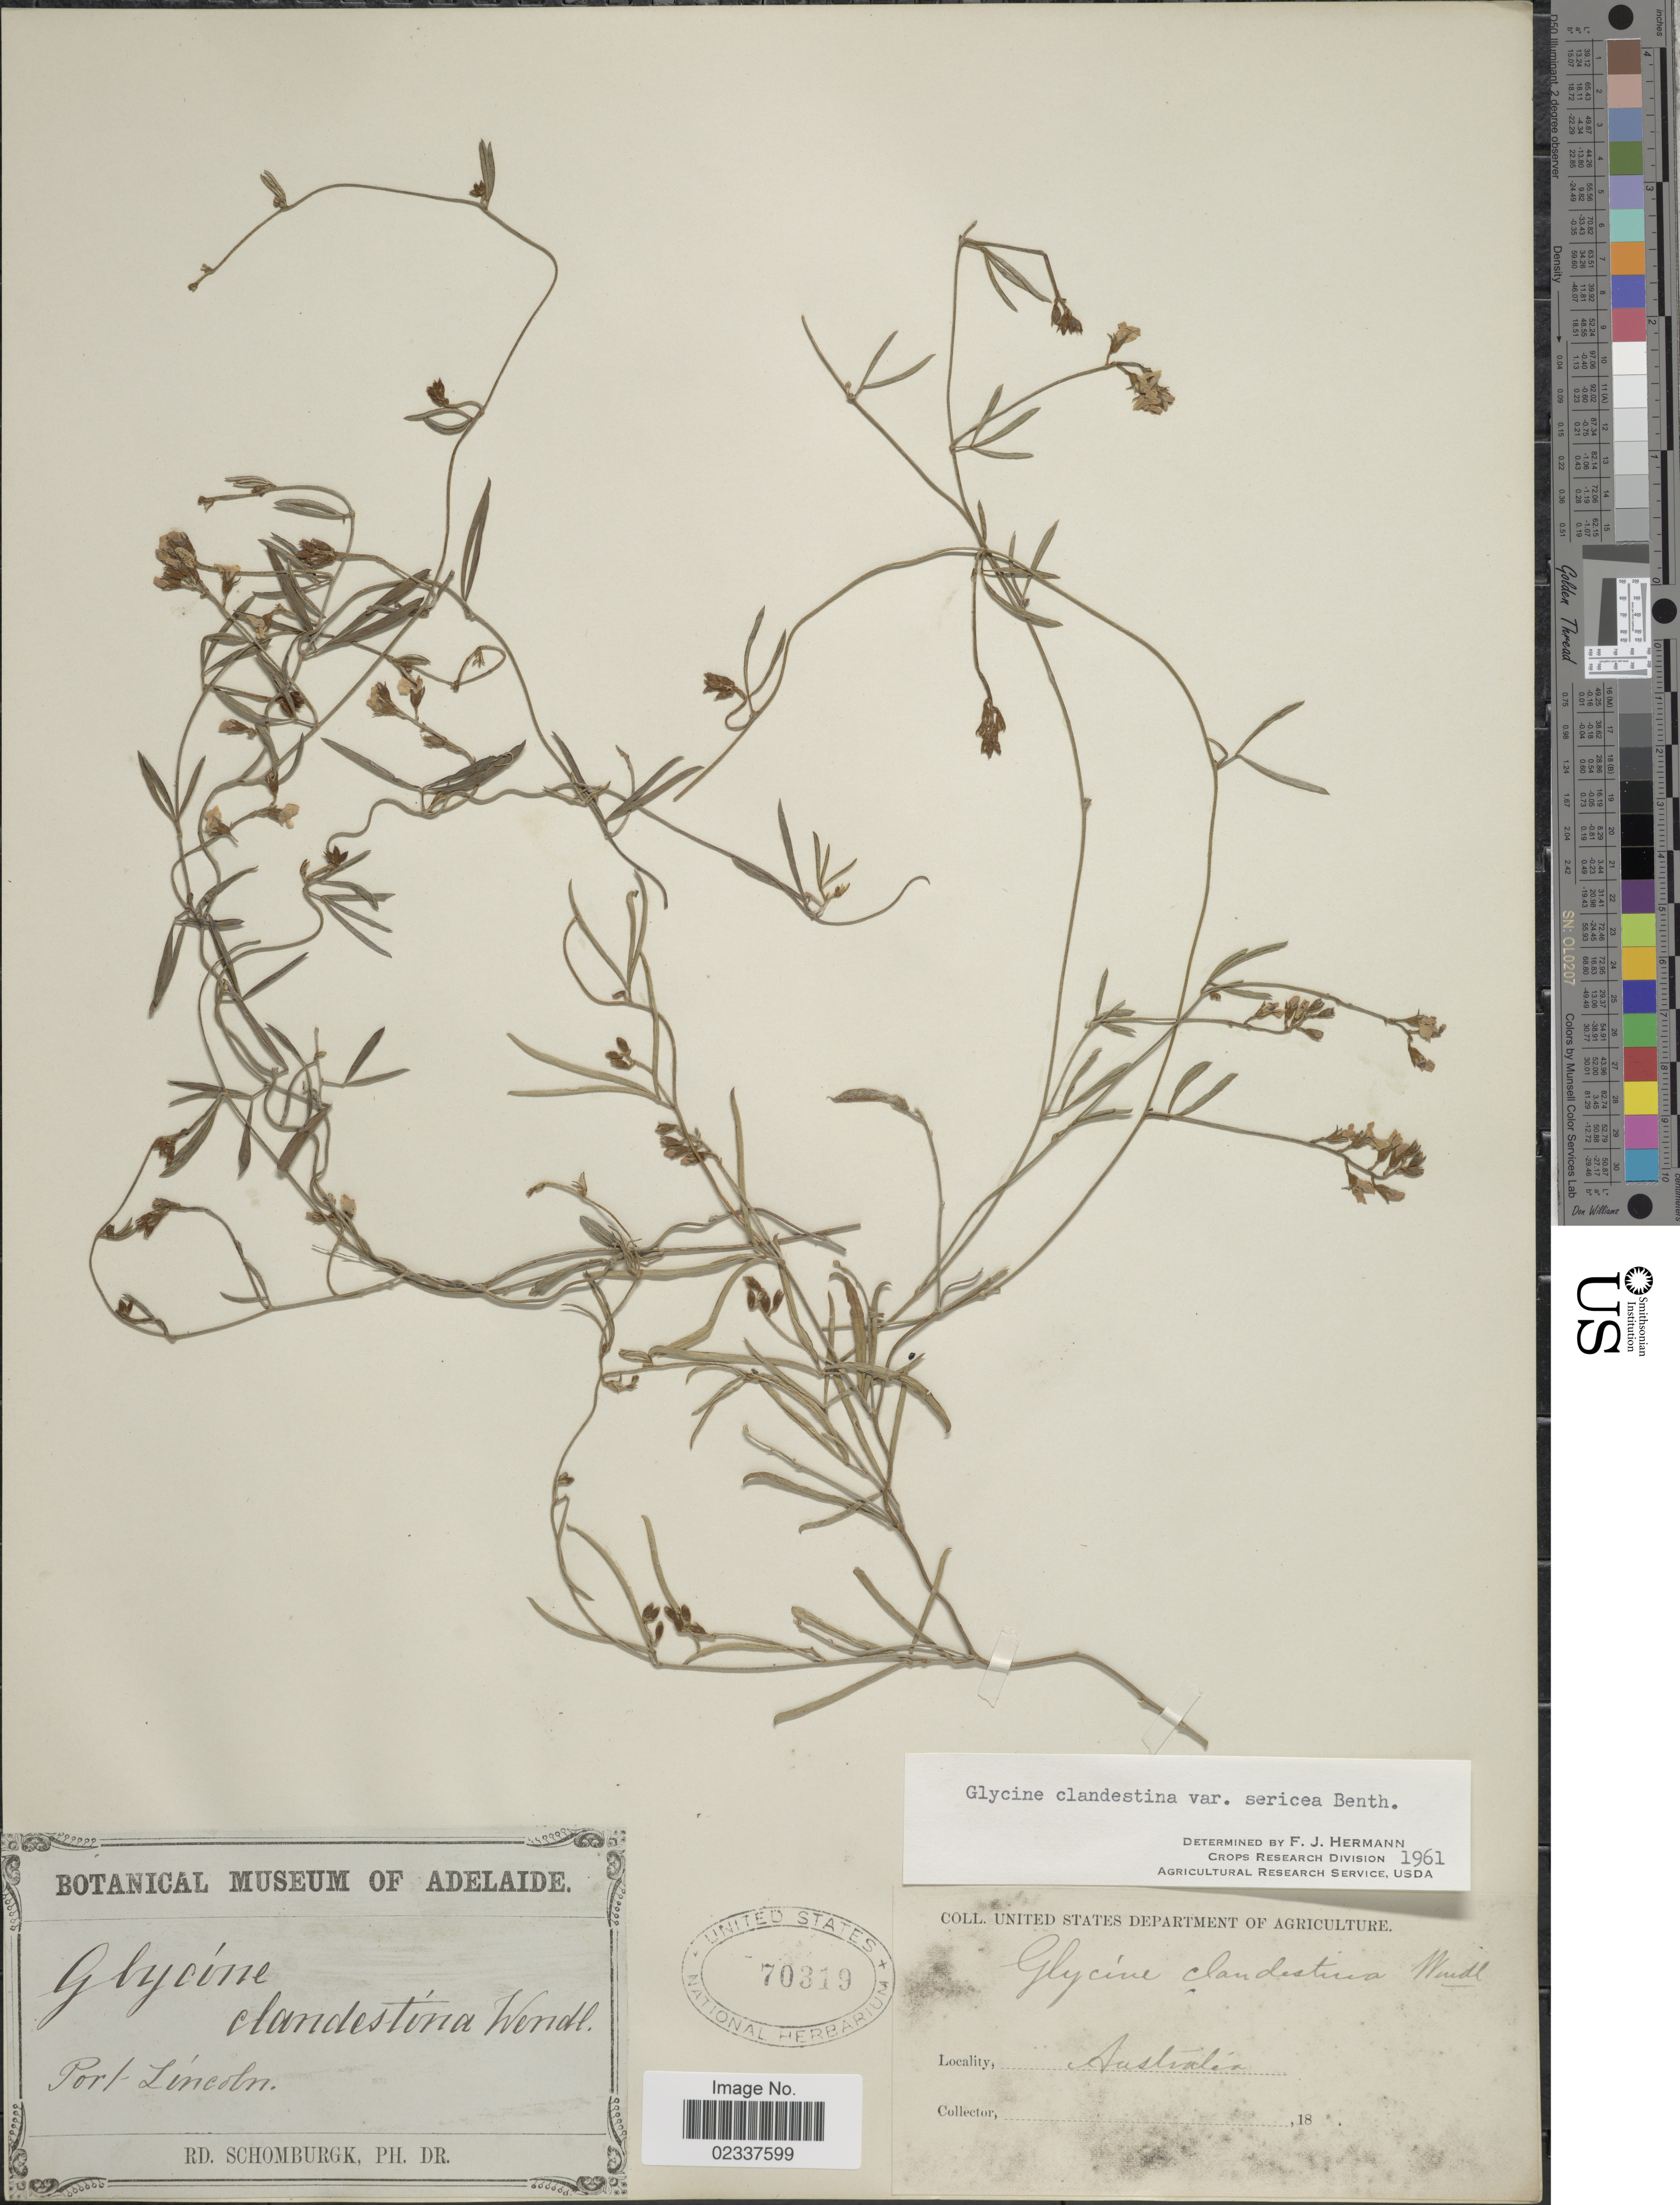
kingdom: Plantae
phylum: Tracheophyta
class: Magnoliopsida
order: Fabales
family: Fabaceae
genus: Glycine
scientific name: Glycine clandestina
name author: J.C. Wendl.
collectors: R. Schomburgk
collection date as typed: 18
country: Australia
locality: Port Lincoln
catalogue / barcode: US 70319